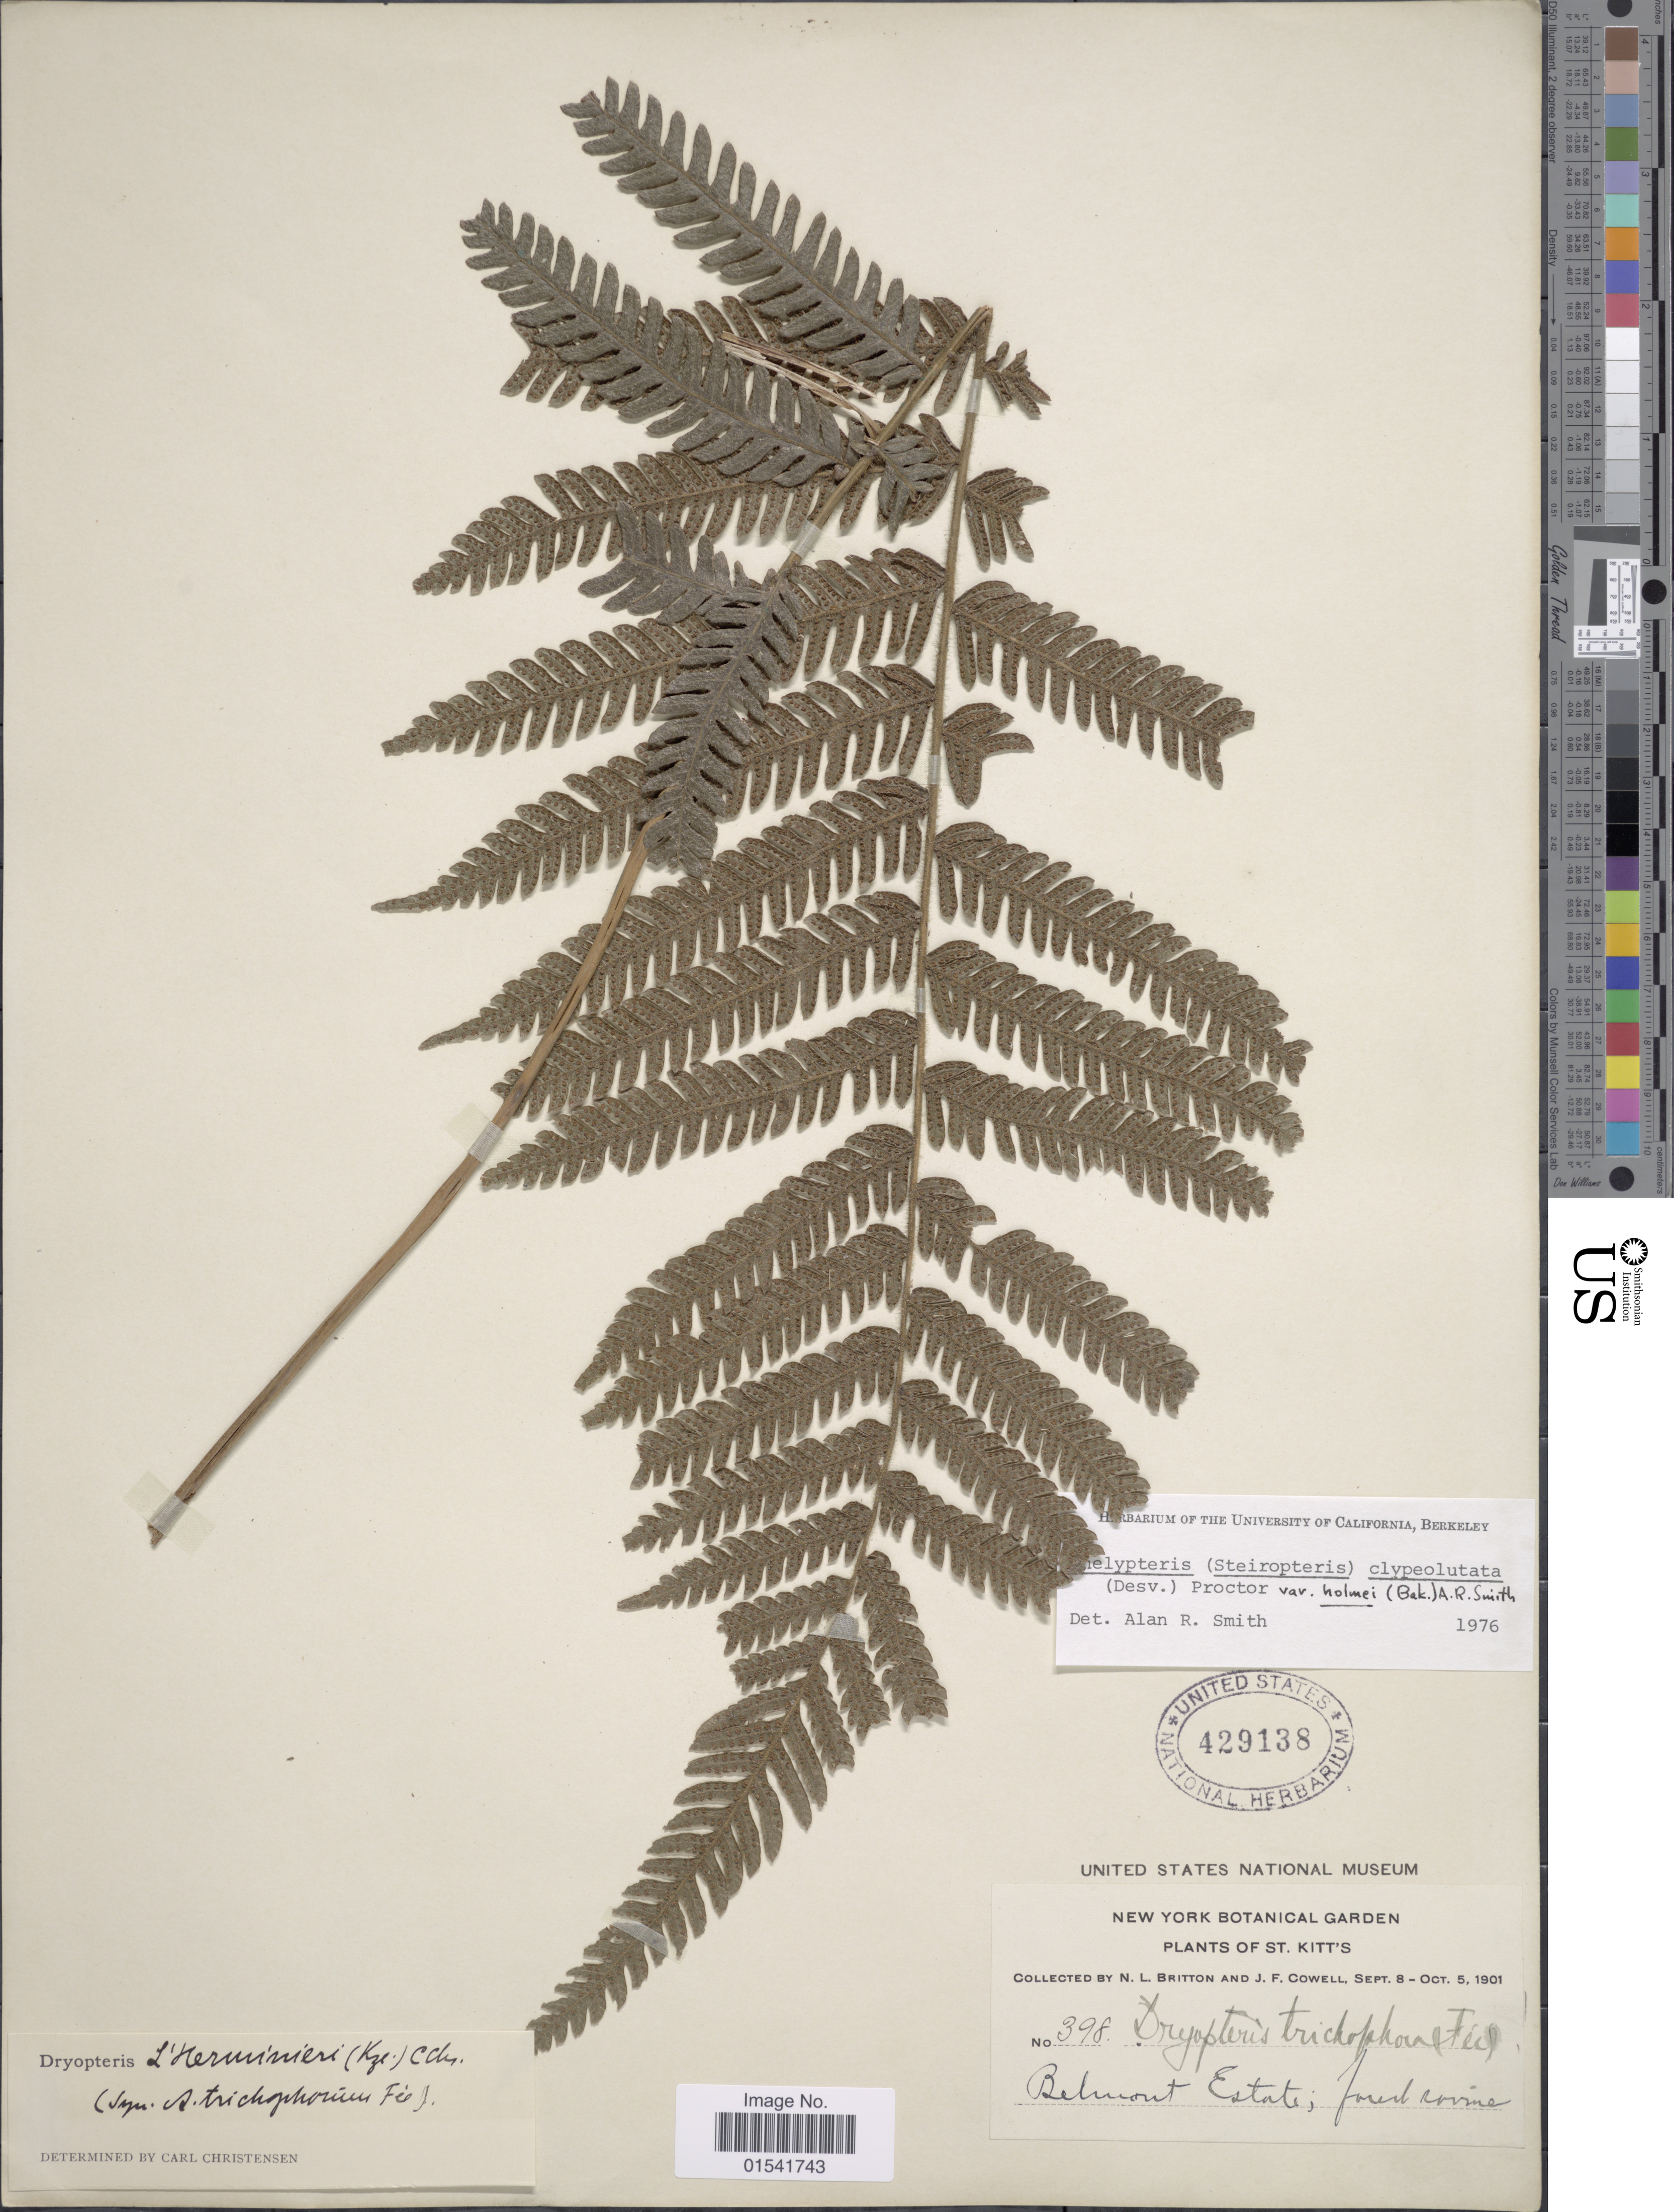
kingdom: Plantae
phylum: Tracheophyta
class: Polypodiopsida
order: Polypodiales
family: Thelypteridaceae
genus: Steiropteris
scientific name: Steiropteris clypeolutata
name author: (Desv.) Pic. Serm.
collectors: N. Britton & J. F. Cowell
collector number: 398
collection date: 1901-09-08/1901-10-05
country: St. Christopher-Nevis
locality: St. Kitt's, Belmont Estate, forest ravine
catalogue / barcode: US 429138